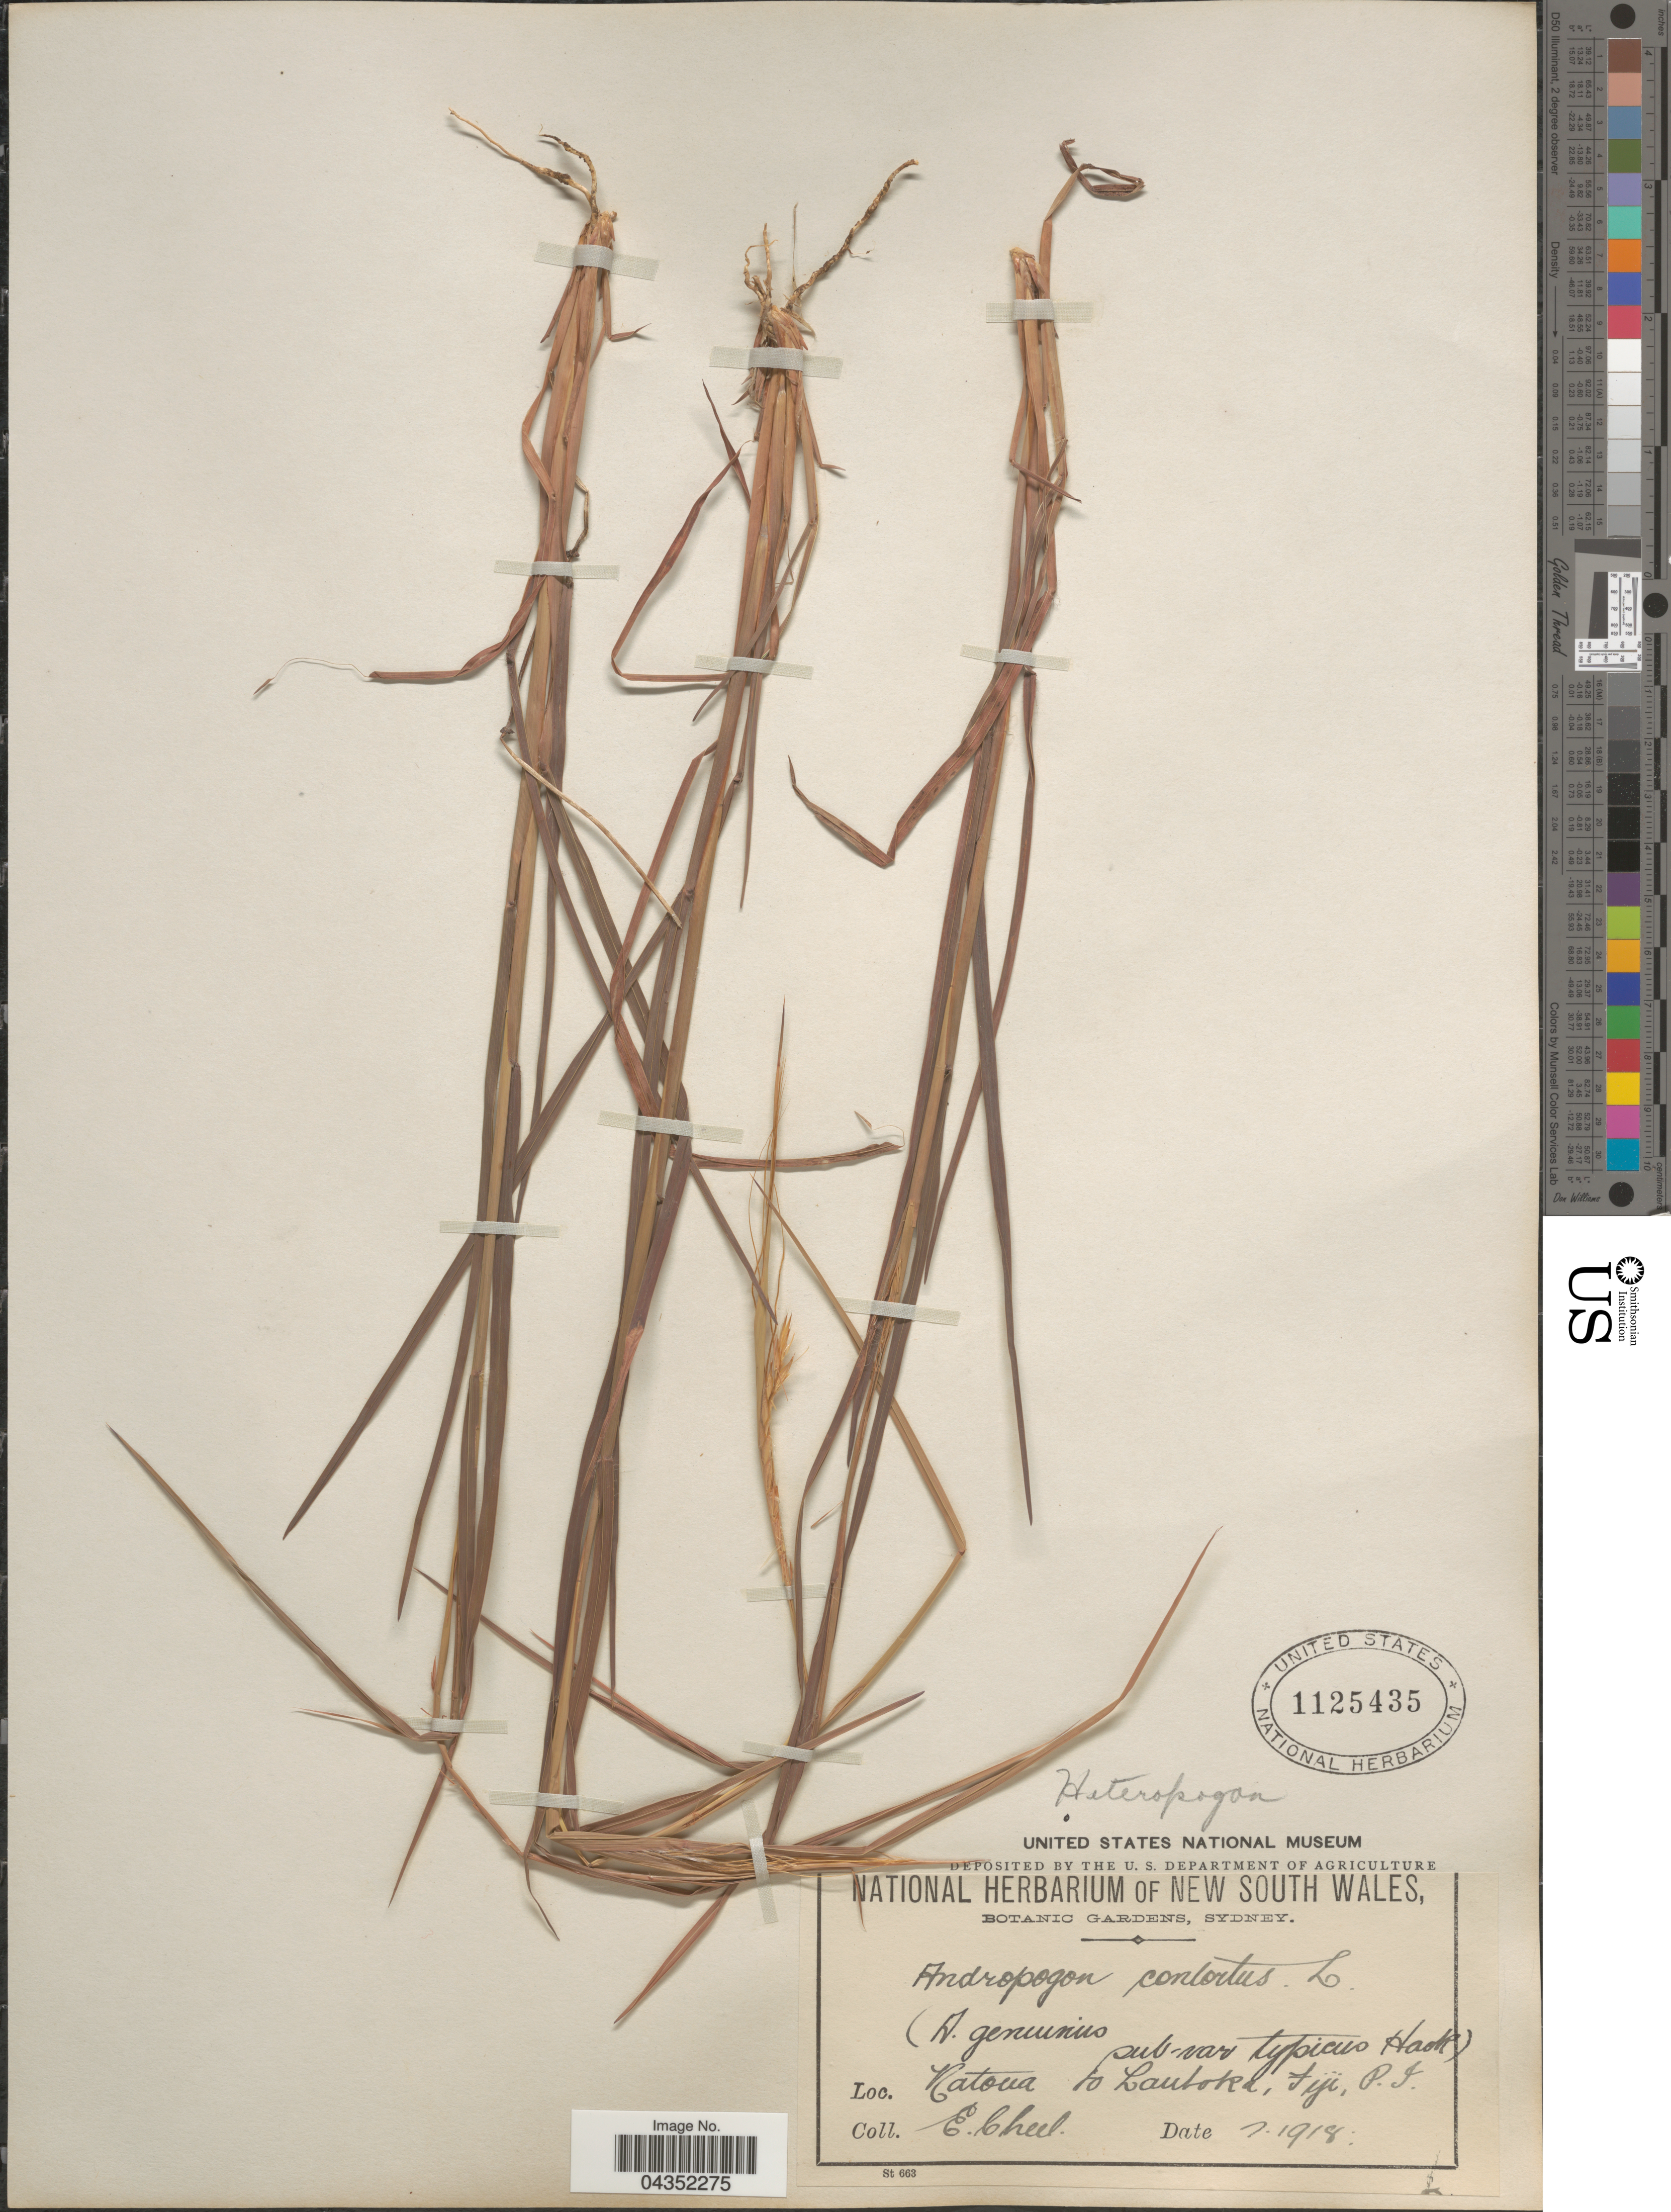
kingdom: Plantae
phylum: Tracheophyta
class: Liliopsida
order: Poales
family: Poaceae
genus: Heteropogon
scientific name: Heteropogon contortus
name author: (L.) P. Beauv. ex Roem. & Schult.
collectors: E. Cheel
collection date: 1918-01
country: Fiji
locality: Natoua to Lauloka, P.I.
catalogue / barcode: US 1125435